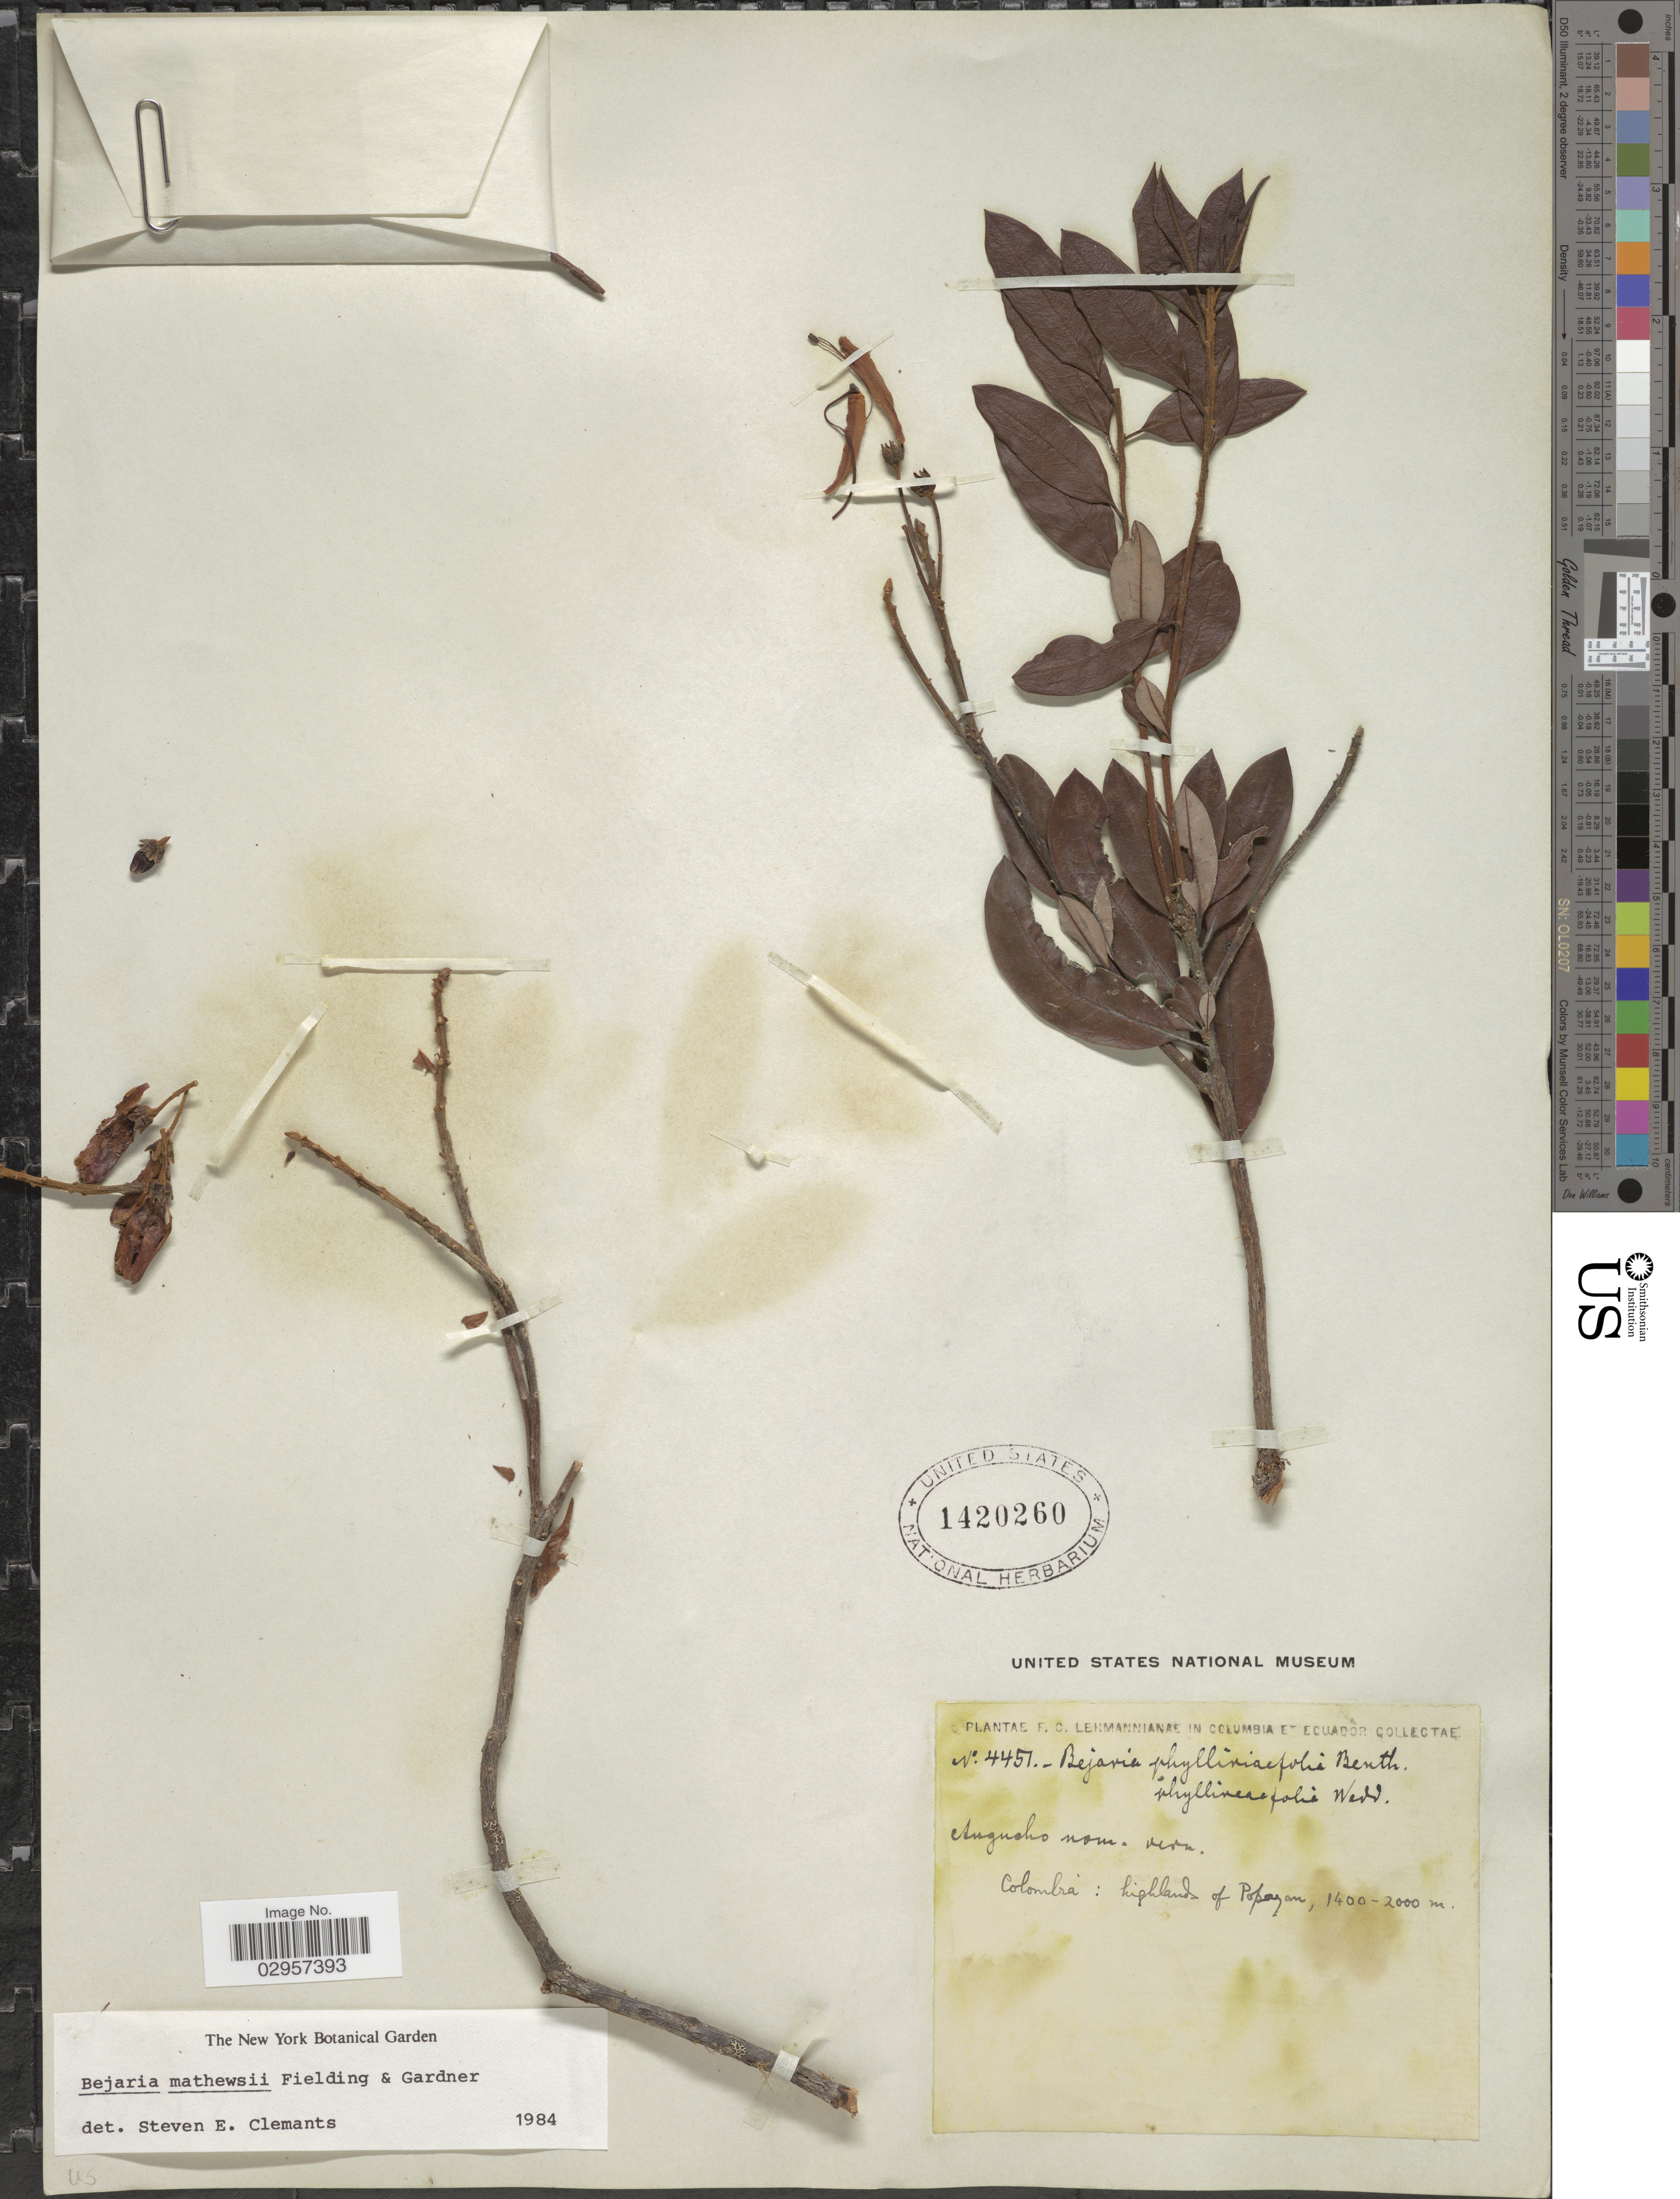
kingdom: Plantae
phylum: Tracheophyta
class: Magnoliopsida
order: Ericales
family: Ericaceae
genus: Bejaria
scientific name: Bejaria mathewsii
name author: Fielding & Gardner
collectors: F. C. Lehmann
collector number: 4451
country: Colombia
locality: Highlands of Popayan.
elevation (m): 1400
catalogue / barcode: US 1420260